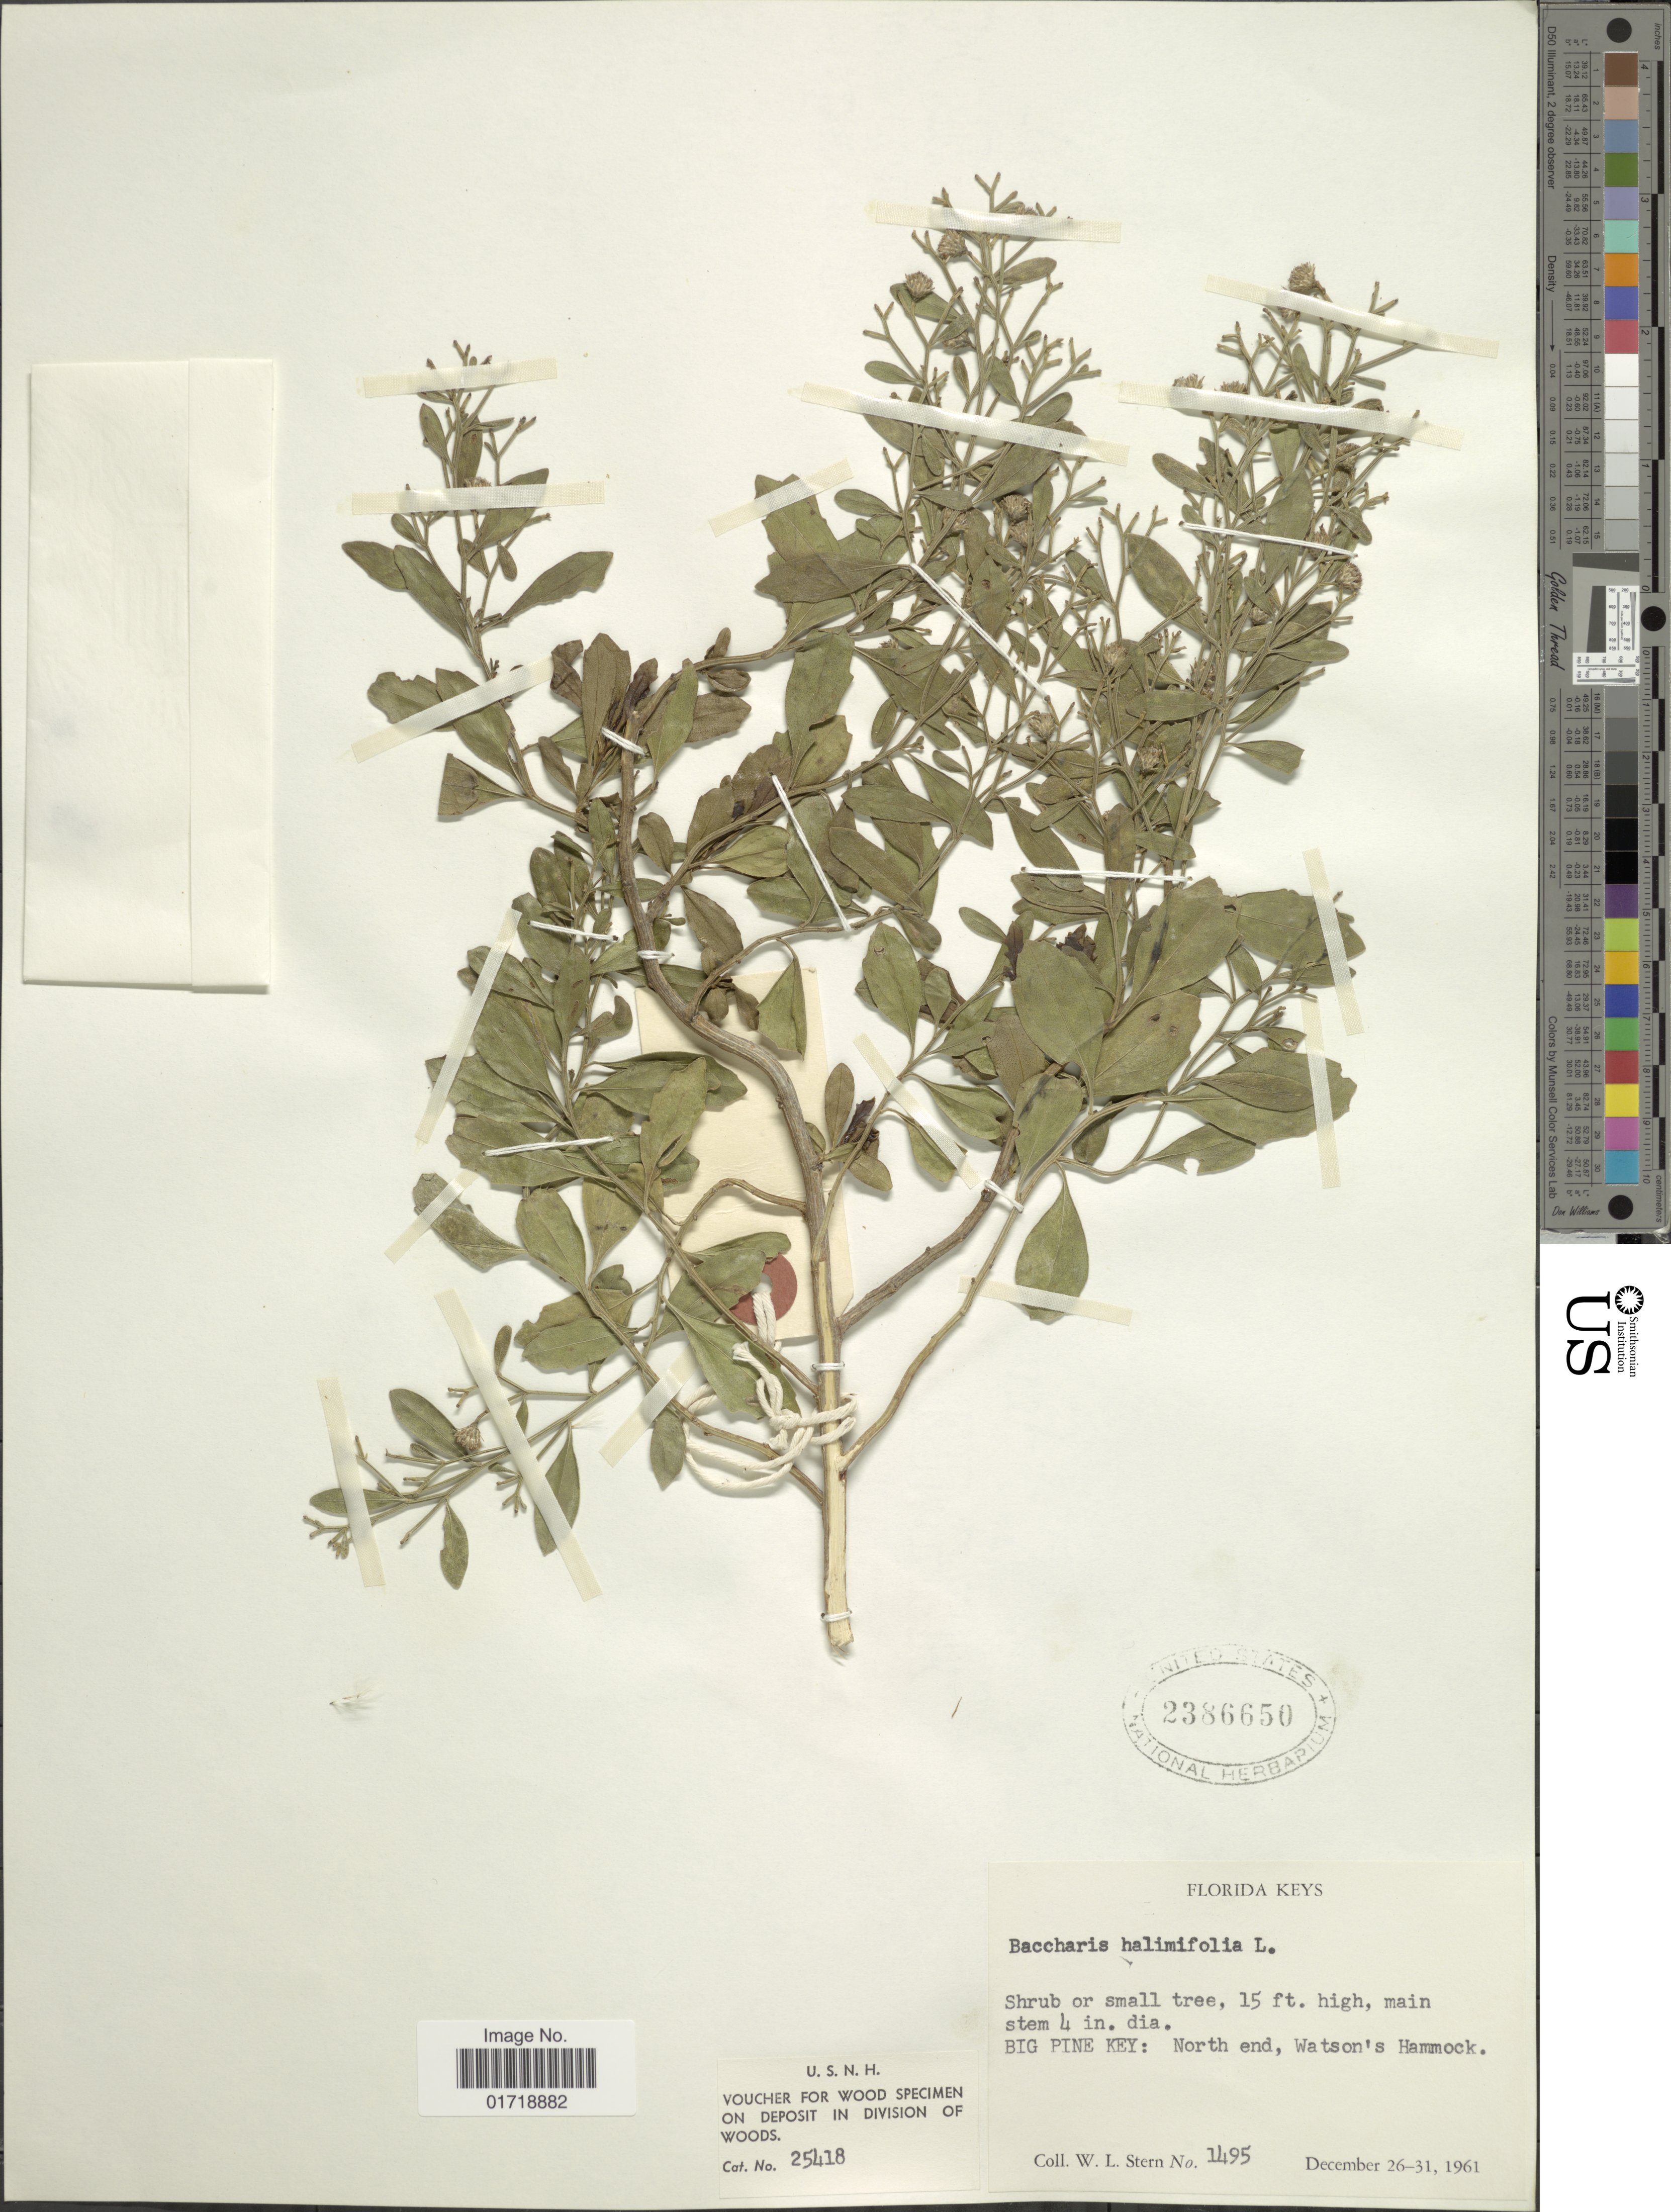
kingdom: Plantae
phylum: Tracheophyta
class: Magnoliopsida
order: Asterales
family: Asteraceae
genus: Baccharis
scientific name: Baccharis halimifolia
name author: L.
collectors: W. L. Stern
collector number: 1495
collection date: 1961-12-26/1961-12-31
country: United States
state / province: Florida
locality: Florida Keys, Big Pine Key: North end, Watson's Hammock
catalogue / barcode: US 2386650